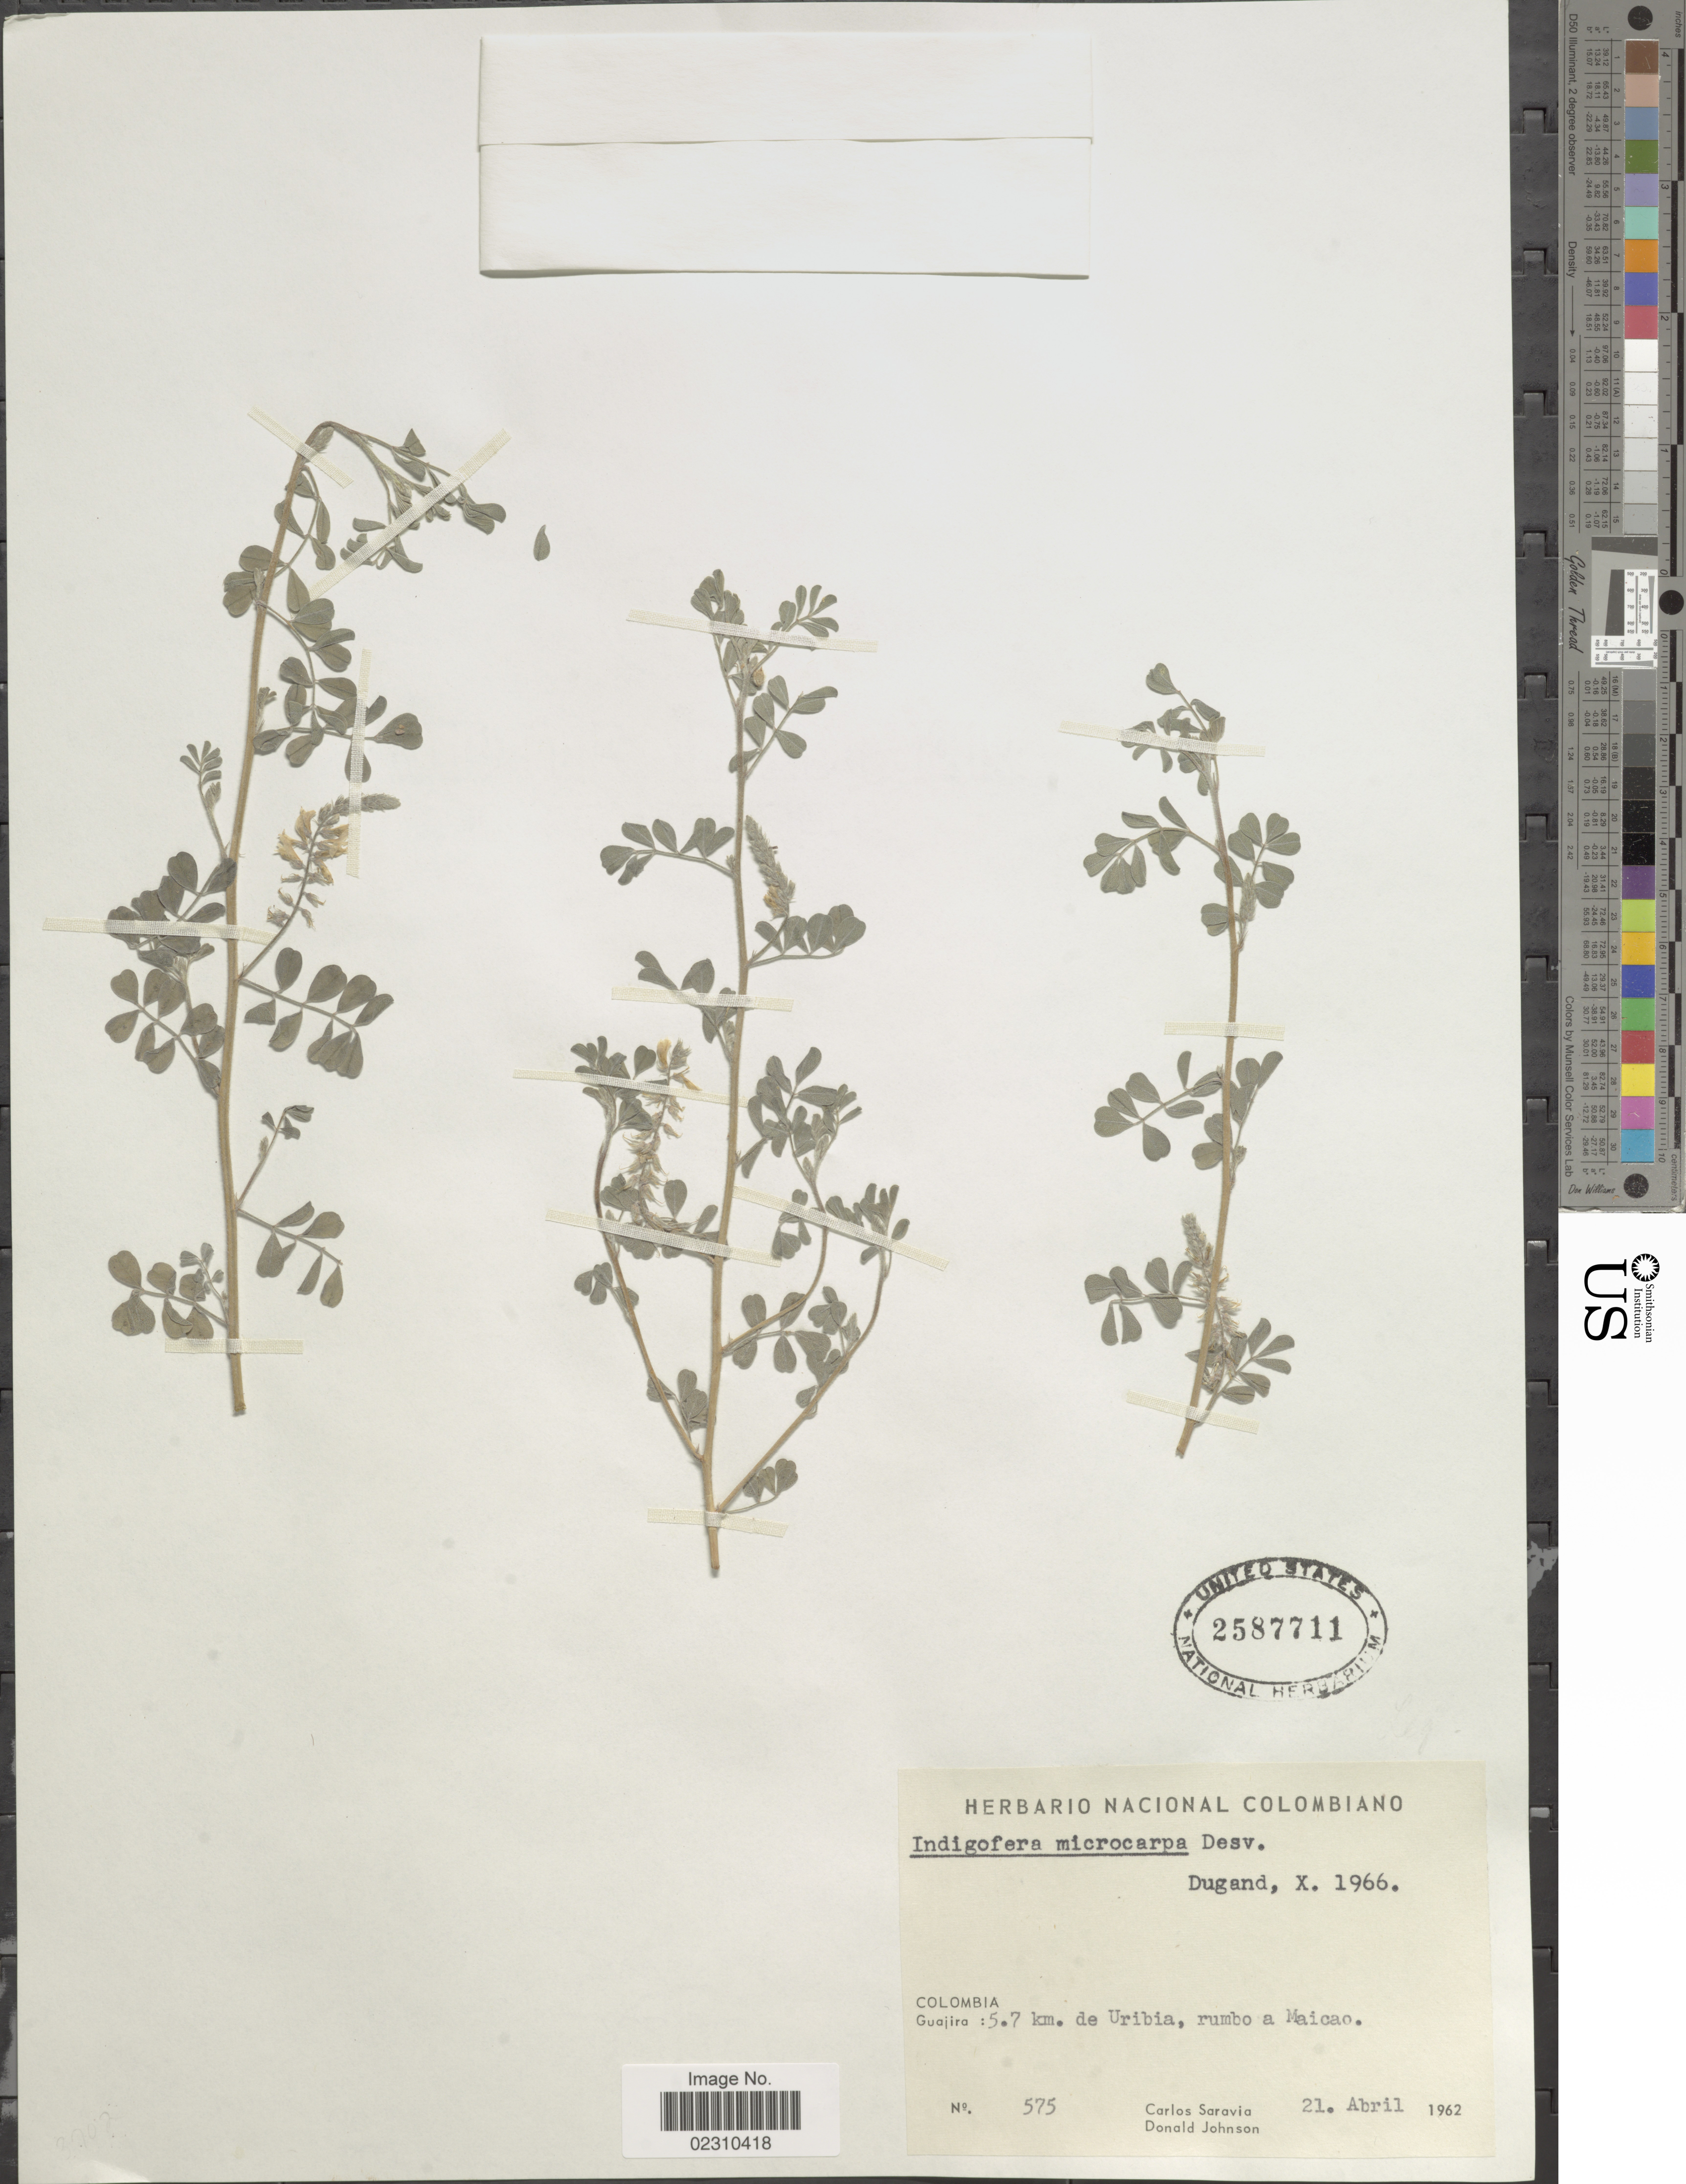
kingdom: Plantae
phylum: Tracheophyta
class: Magnoliopsida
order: Fabales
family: Fabaceae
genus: Indigofera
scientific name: Indigofera microcarpa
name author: Desv.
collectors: C. Saravia & D. Johnson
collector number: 575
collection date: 1962-04-21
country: Colombia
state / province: La Guajira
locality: Colombia, Guajira: 5.7 km . de Uribia, rumbo a Maicao.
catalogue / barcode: US 2587711